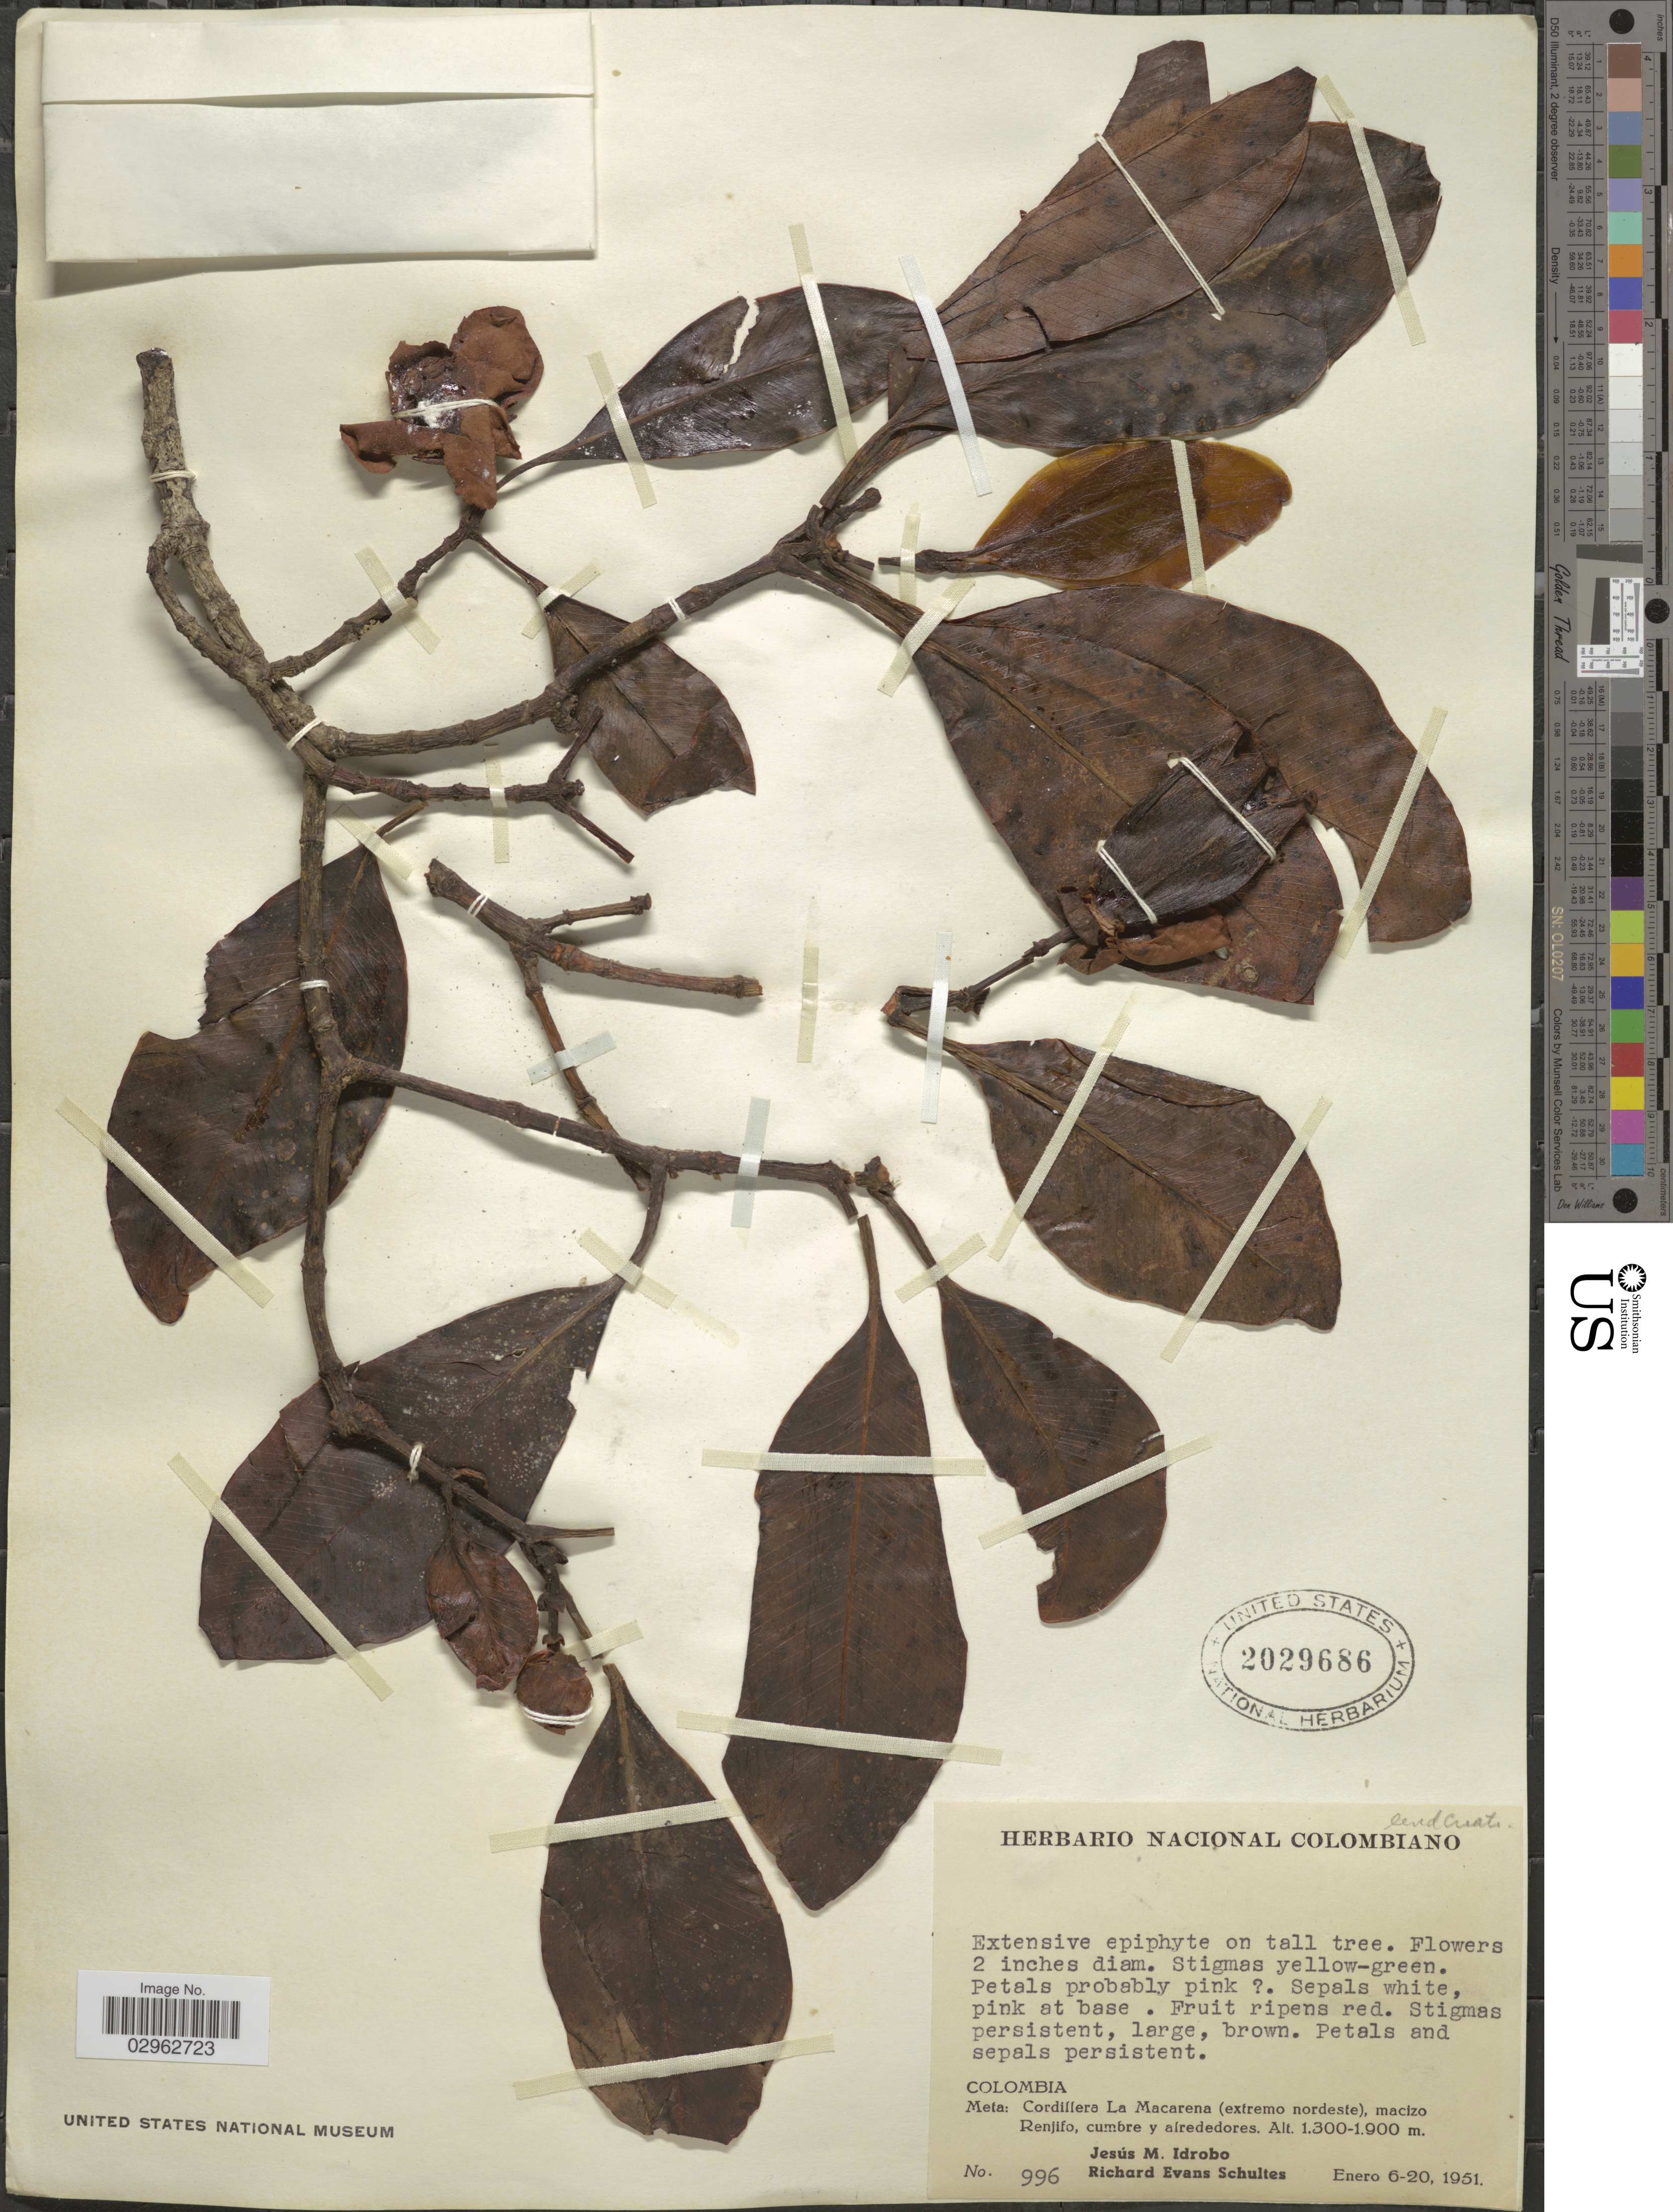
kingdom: Plantae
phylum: Tracheophyta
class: Magnoliopsida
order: Malpighiales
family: Clusiaceae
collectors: J. M. Idrobo & R. E. Schultes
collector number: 996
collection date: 1951-01-06/1951-01-20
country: Colombia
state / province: Meta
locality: Cordillera La Macarena (extremo nordeste), macizo Renjifo, cumbre y alrededores.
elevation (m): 1300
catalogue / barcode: US 2029686